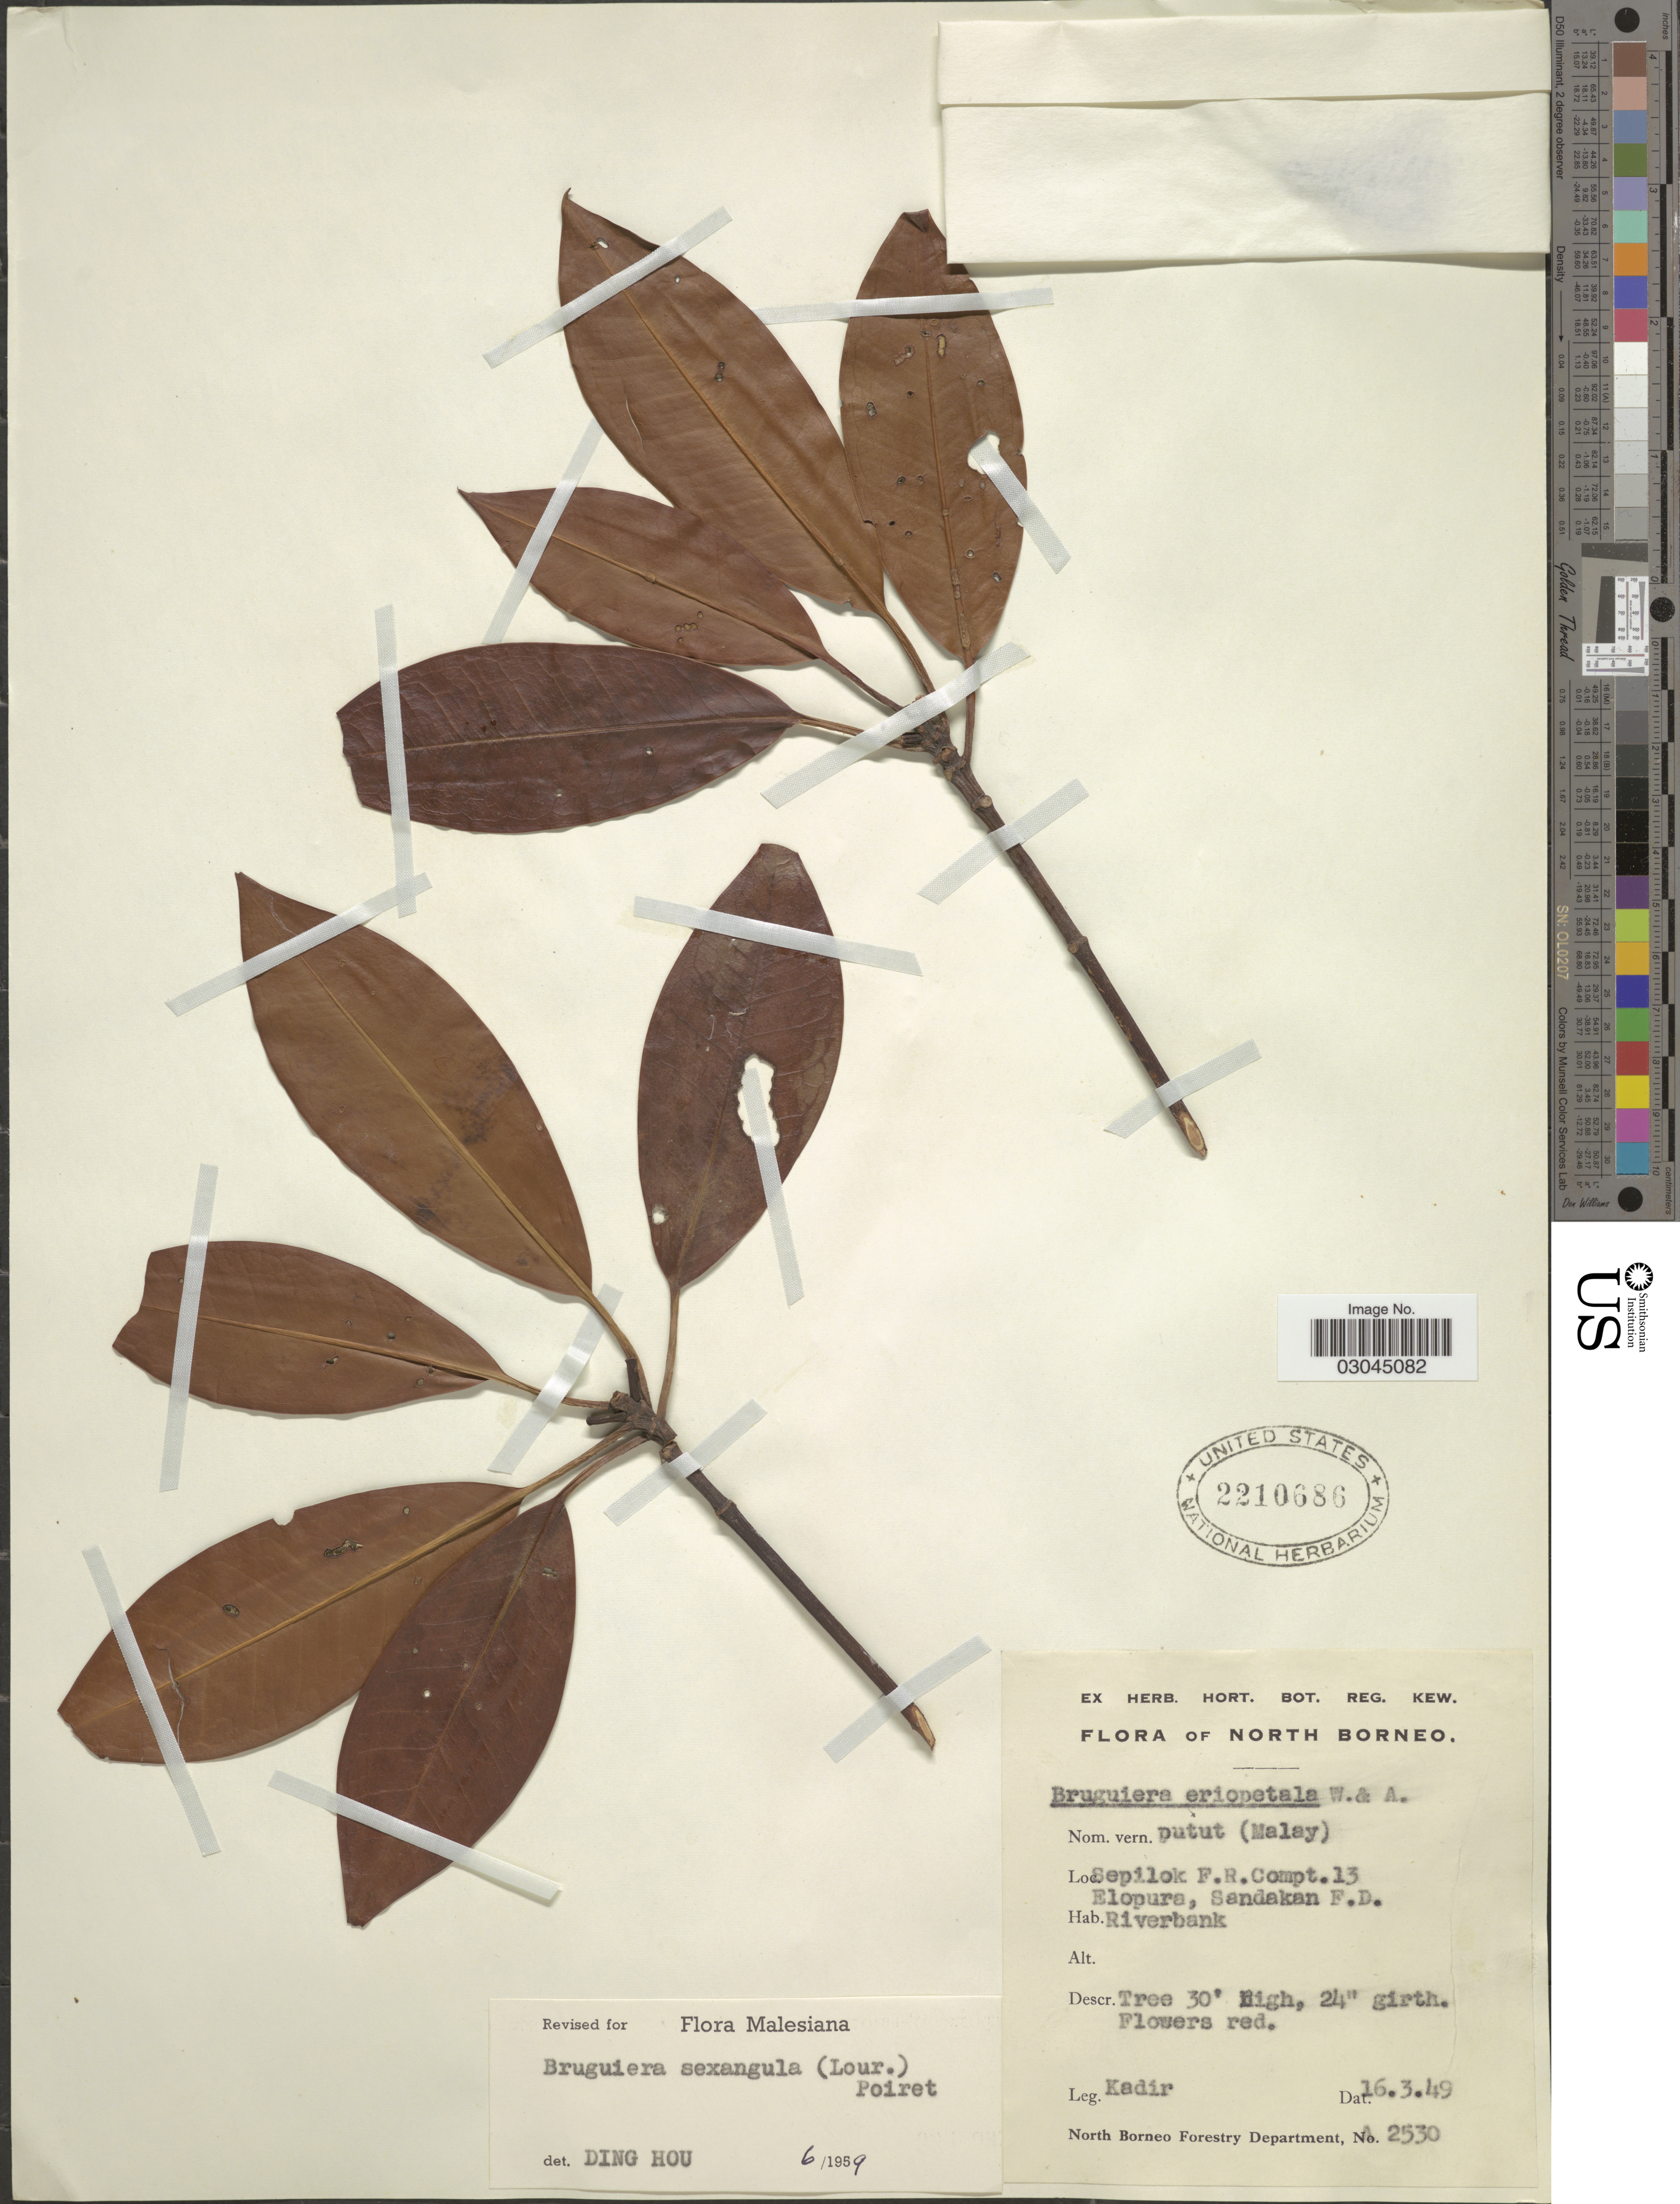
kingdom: Plantae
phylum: Tracheophyta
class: Magnoliopsida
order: Malpighiales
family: Rhizophoraceae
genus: Bruguiera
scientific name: Bruguiera sexangula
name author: (Lour.) Poir.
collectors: -. Kadir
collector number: A. 2530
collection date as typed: Transcribed d/m/y: 16/3/49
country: Malaysia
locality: North Borneo, Sepilok F.R. Compt. 13, Elopura, Sandakan F.D., Riverbank.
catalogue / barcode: US 2210686